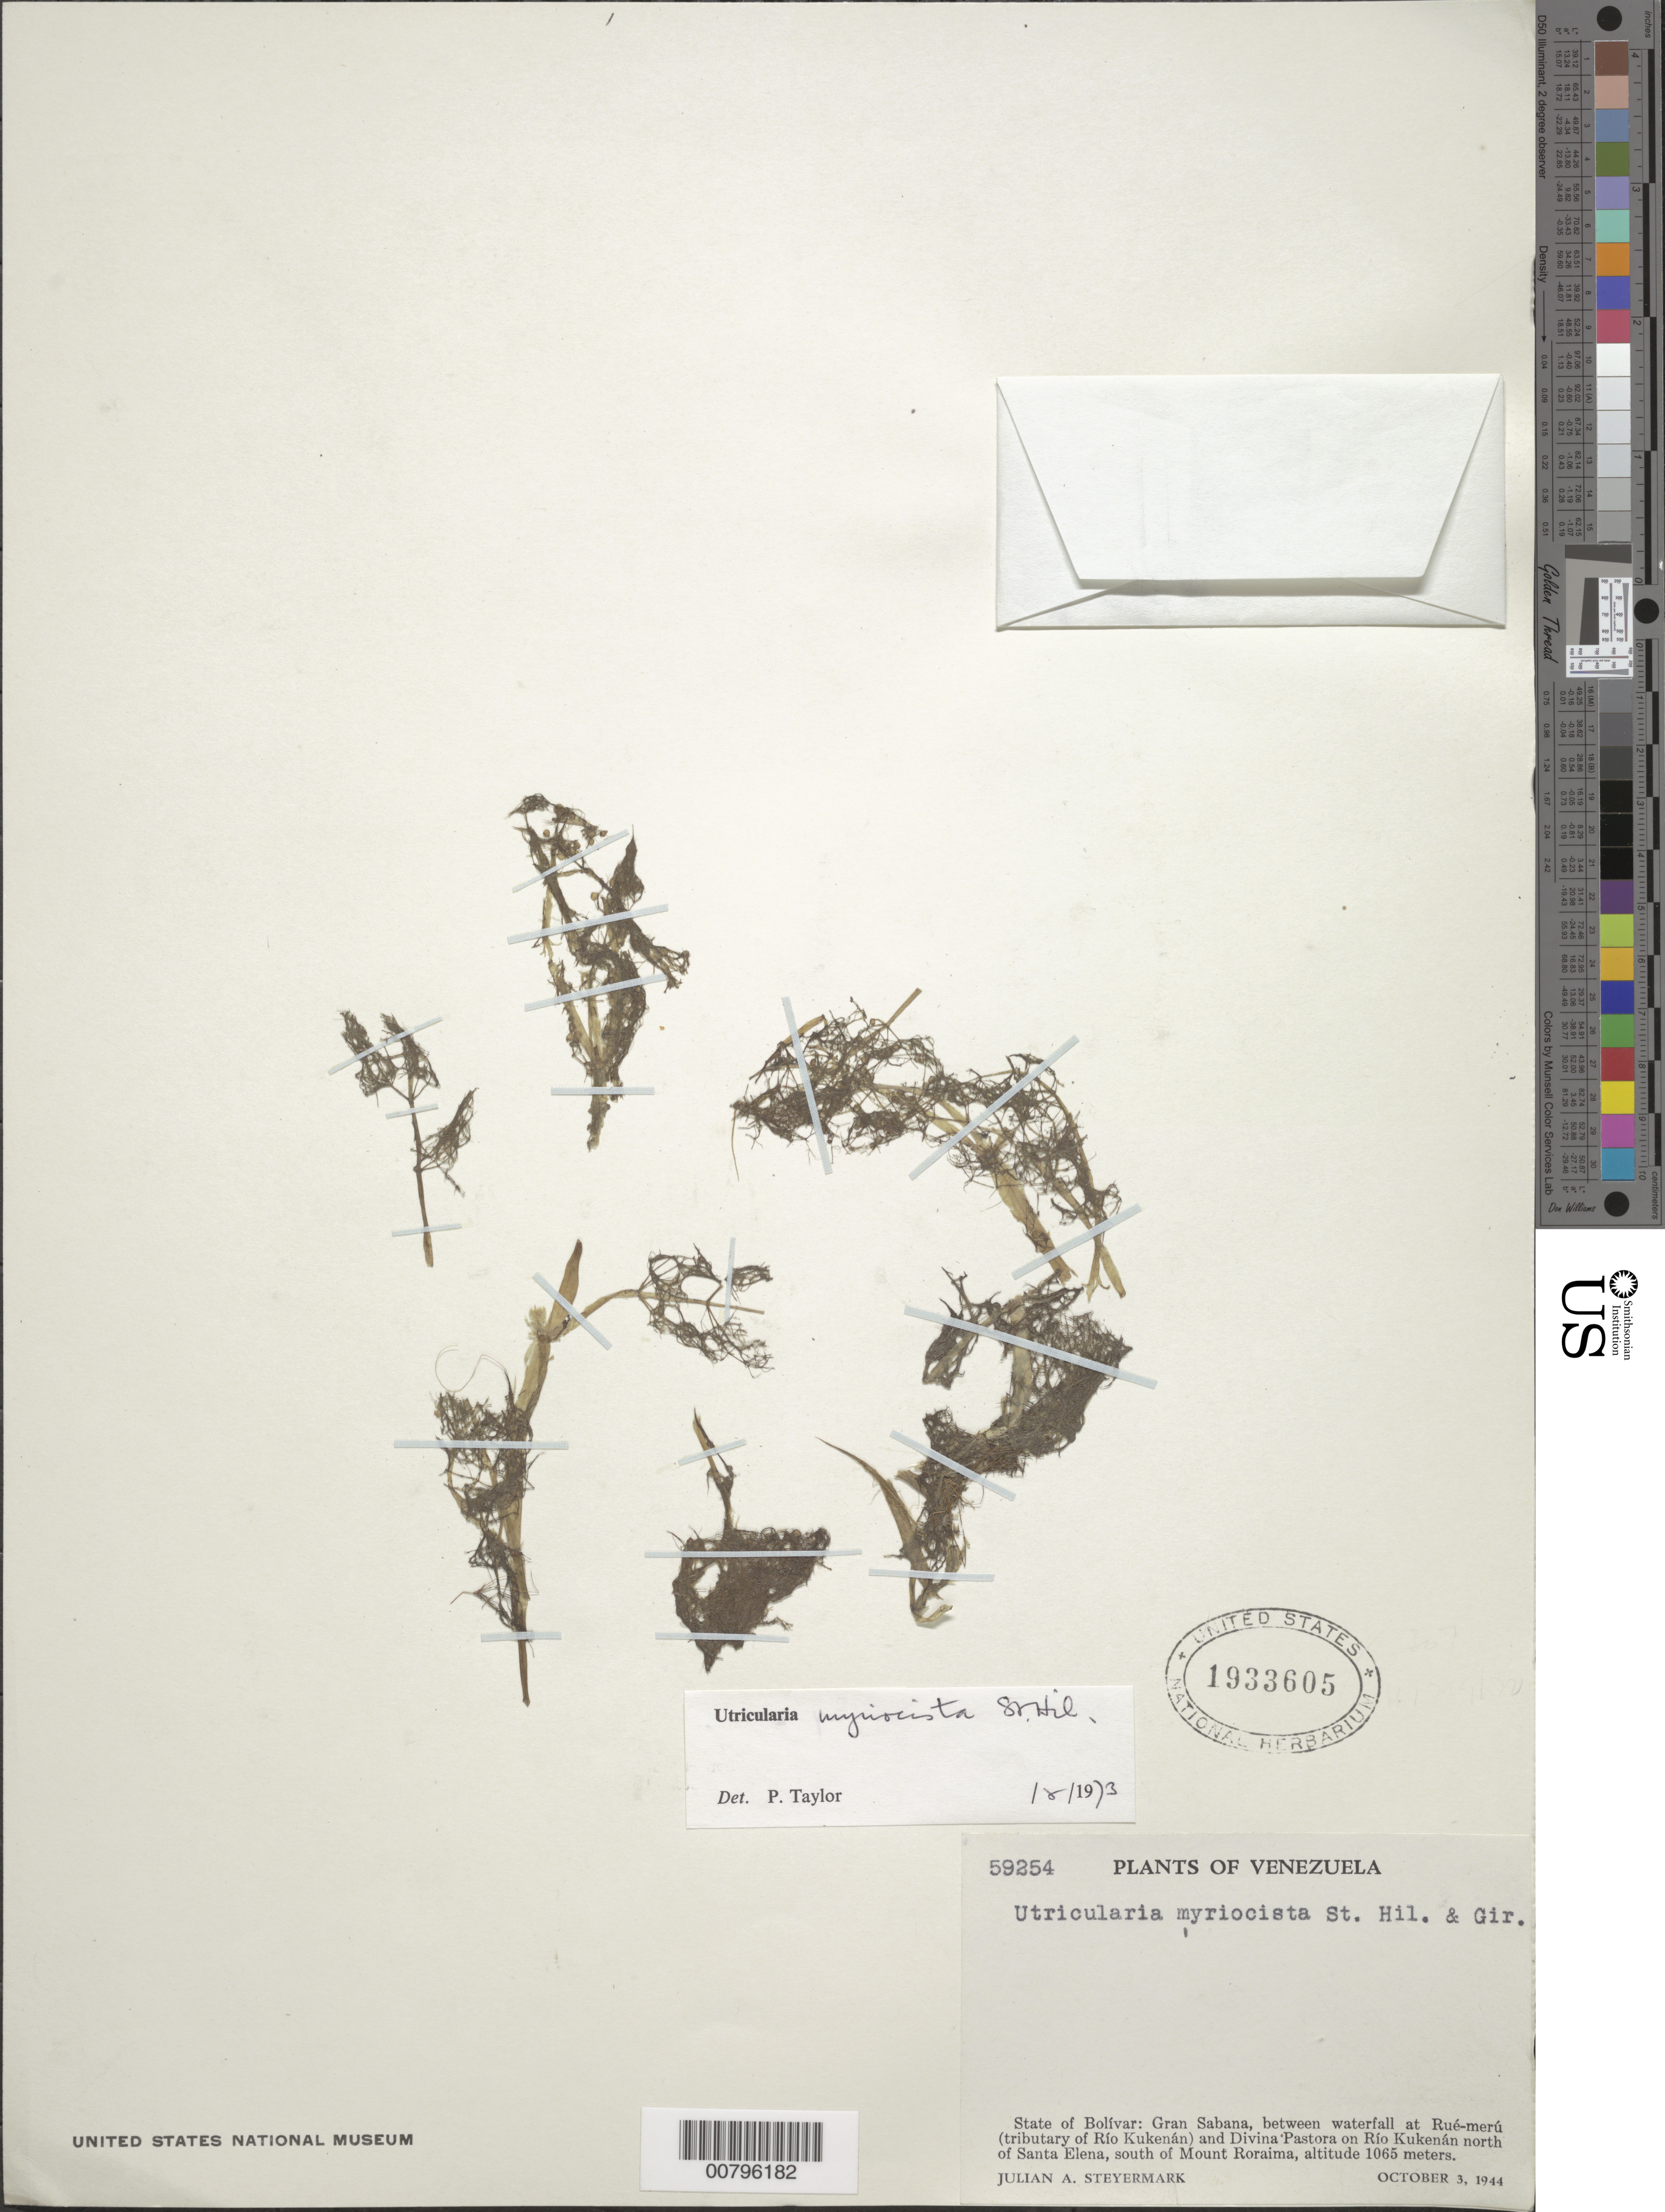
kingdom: Plantae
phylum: Tracheophyta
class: Magnoliopsida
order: Lamiales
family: Lentibulariaceae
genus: Utricularia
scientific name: Utricularia myriocista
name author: A. St.-Hil. & Girard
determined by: Taylor, P.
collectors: J. Steyermark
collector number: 59254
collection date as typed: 3-Oct-44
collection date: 1944-10-03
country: Venezuela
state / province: Bolívar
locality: Gran Sabana, between waterfall at Rué-merú (trib of Río Kukenán) and Divina Pastora on Río Kukenán, north of Santa Elena, south of Mount Roraima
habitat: Between waterfall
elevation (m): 1065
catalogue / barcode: US 1933605